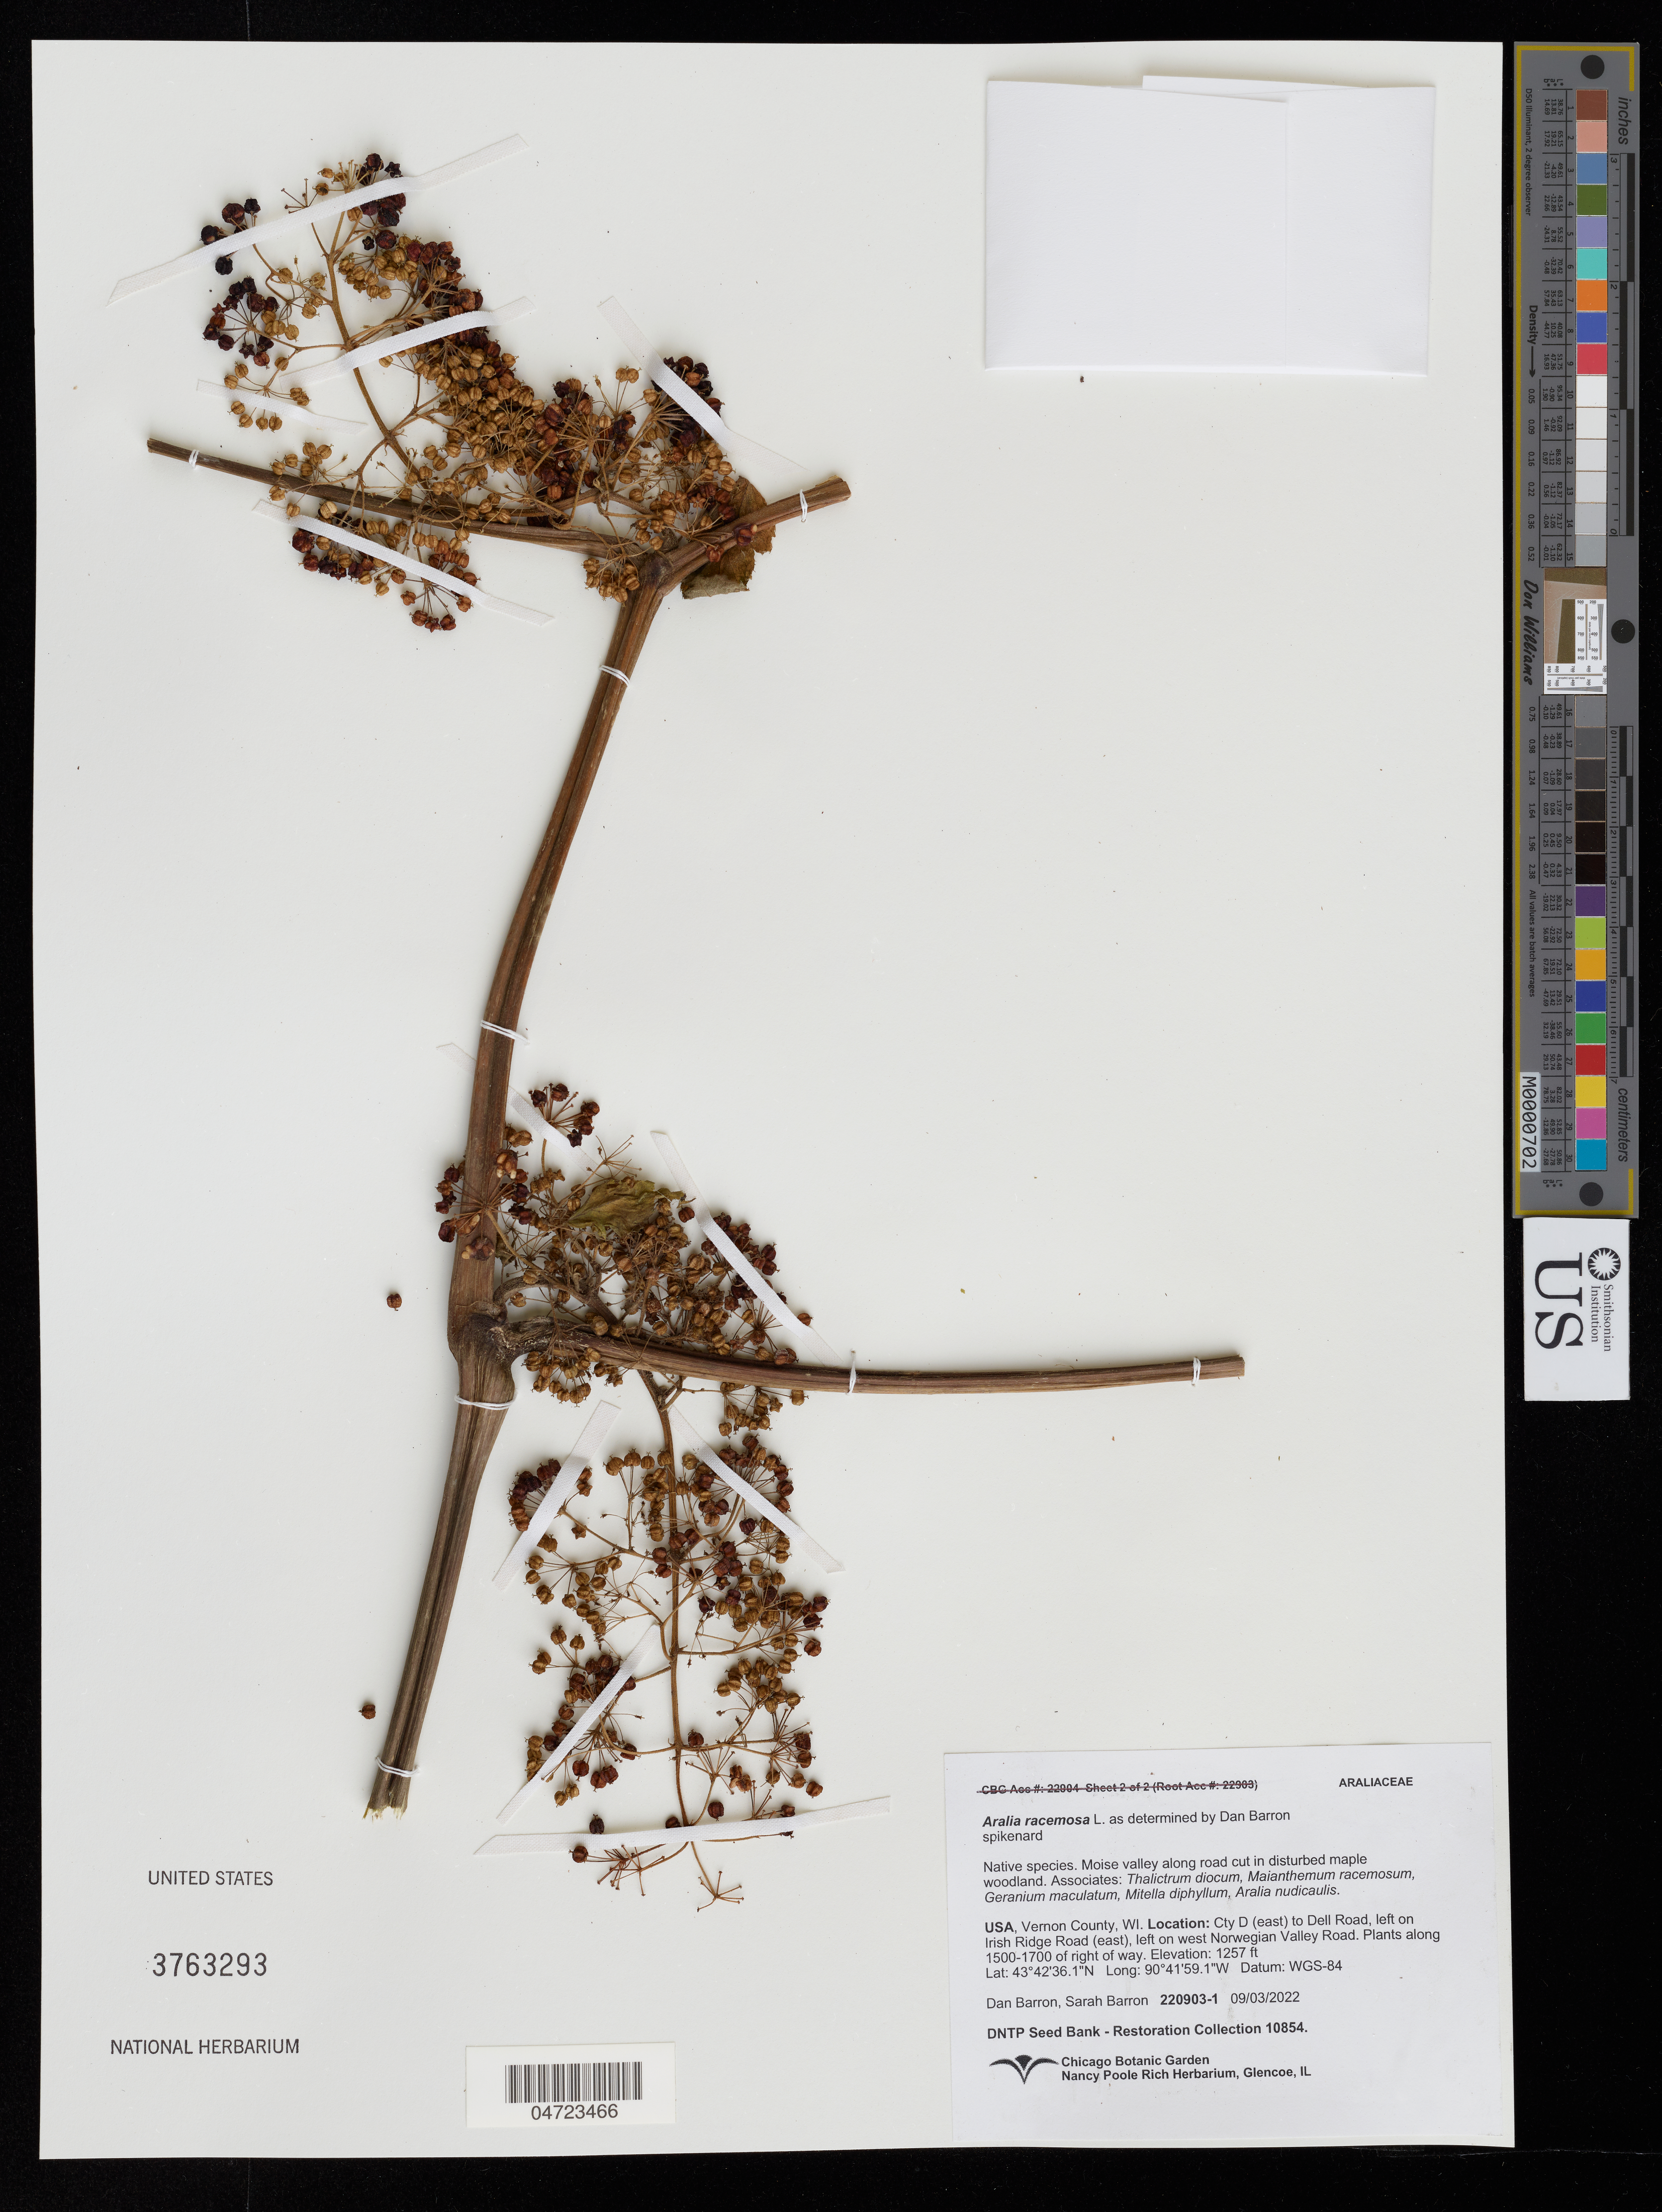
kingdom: Plantae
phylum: Tracheophyta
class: Magnoliopsida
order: Apiales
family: Araliaceae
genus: Aralia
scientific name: Aralia racemosa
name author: L.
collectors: D. Barron & S. Barron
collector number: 220903-1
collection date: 2022-09-03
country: United States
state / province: Wisconsin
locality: Vernon County, WI. Cty D (east) to Dell Road, left on Irish Ridge Road (east), left on west Norwegian Valley Road. Plants along 1500-1700 of right of way.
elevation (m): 383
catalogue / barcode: US 3763293